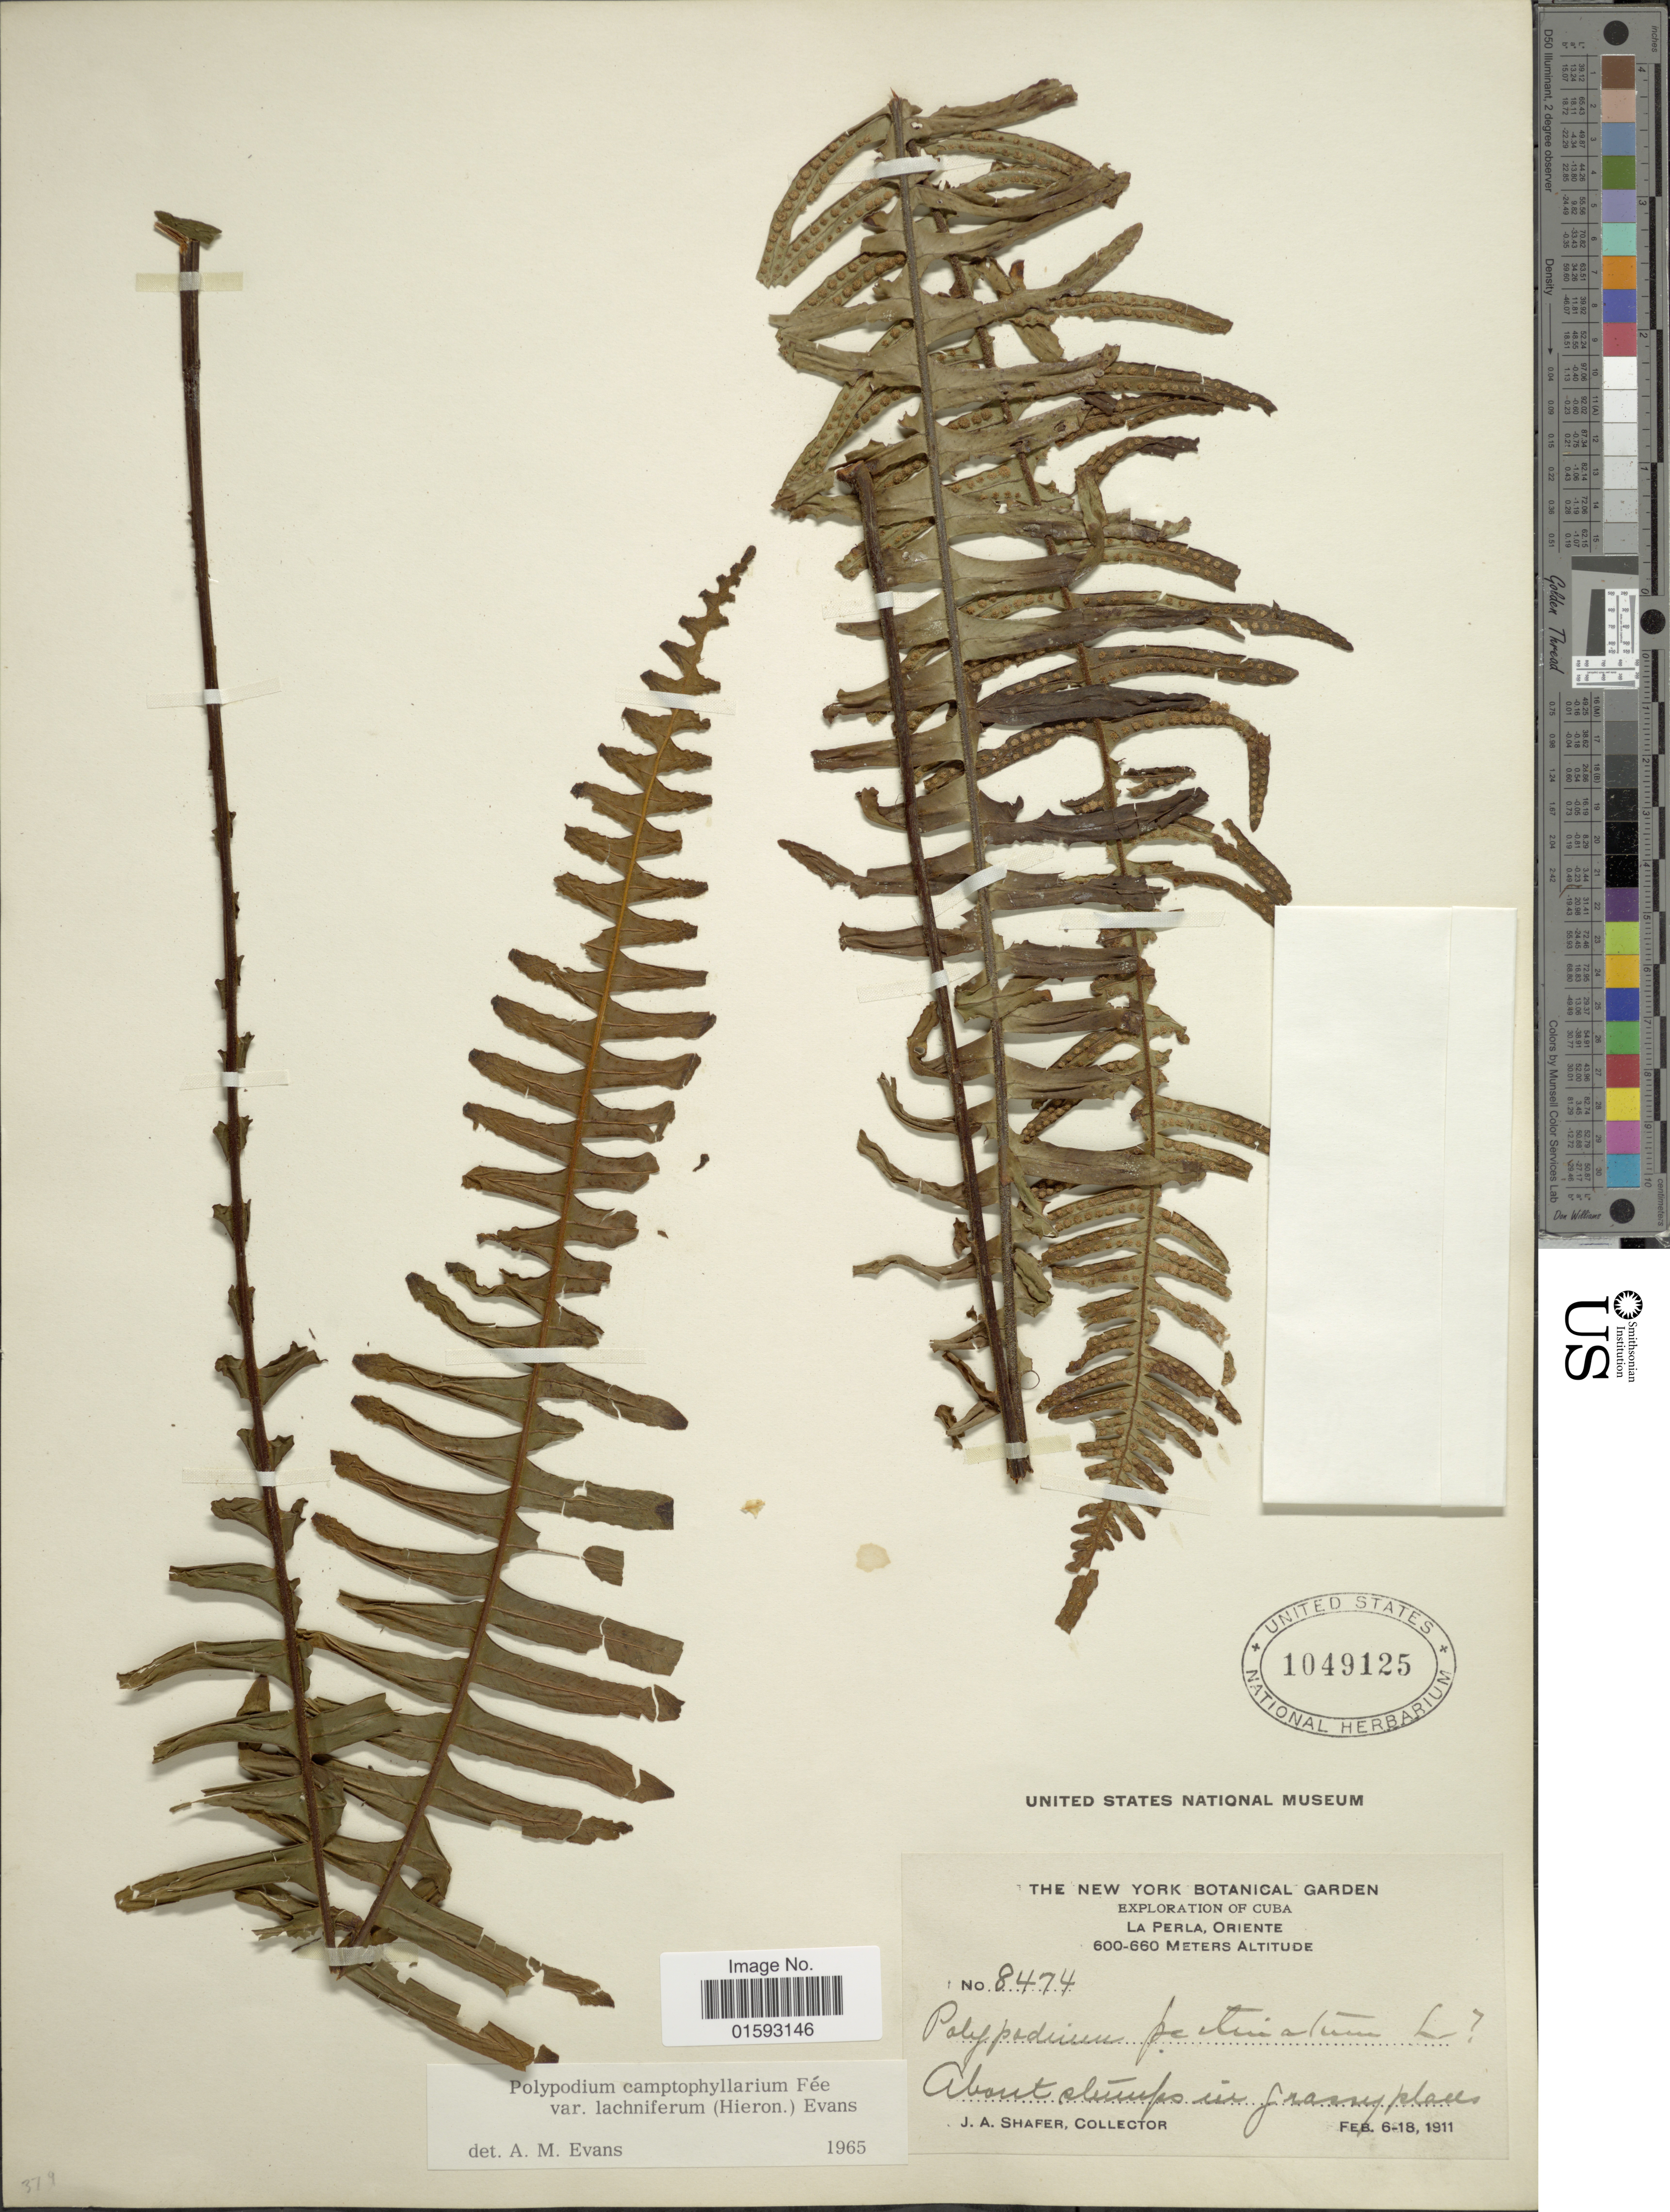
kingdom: Plantae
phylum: Tracheophyta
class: Polypodiopsida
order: Polypodiales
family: Polypodiaceae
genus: Pecluma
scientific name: Pecluma camptophyllaria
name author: (Fée) M.G. Price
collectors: J. A. Shafer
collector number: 8474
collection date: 1911-02-06/1911-02-18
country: Cuba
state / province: Oriente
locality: La Perla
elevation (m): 600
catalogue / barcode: US 1049125